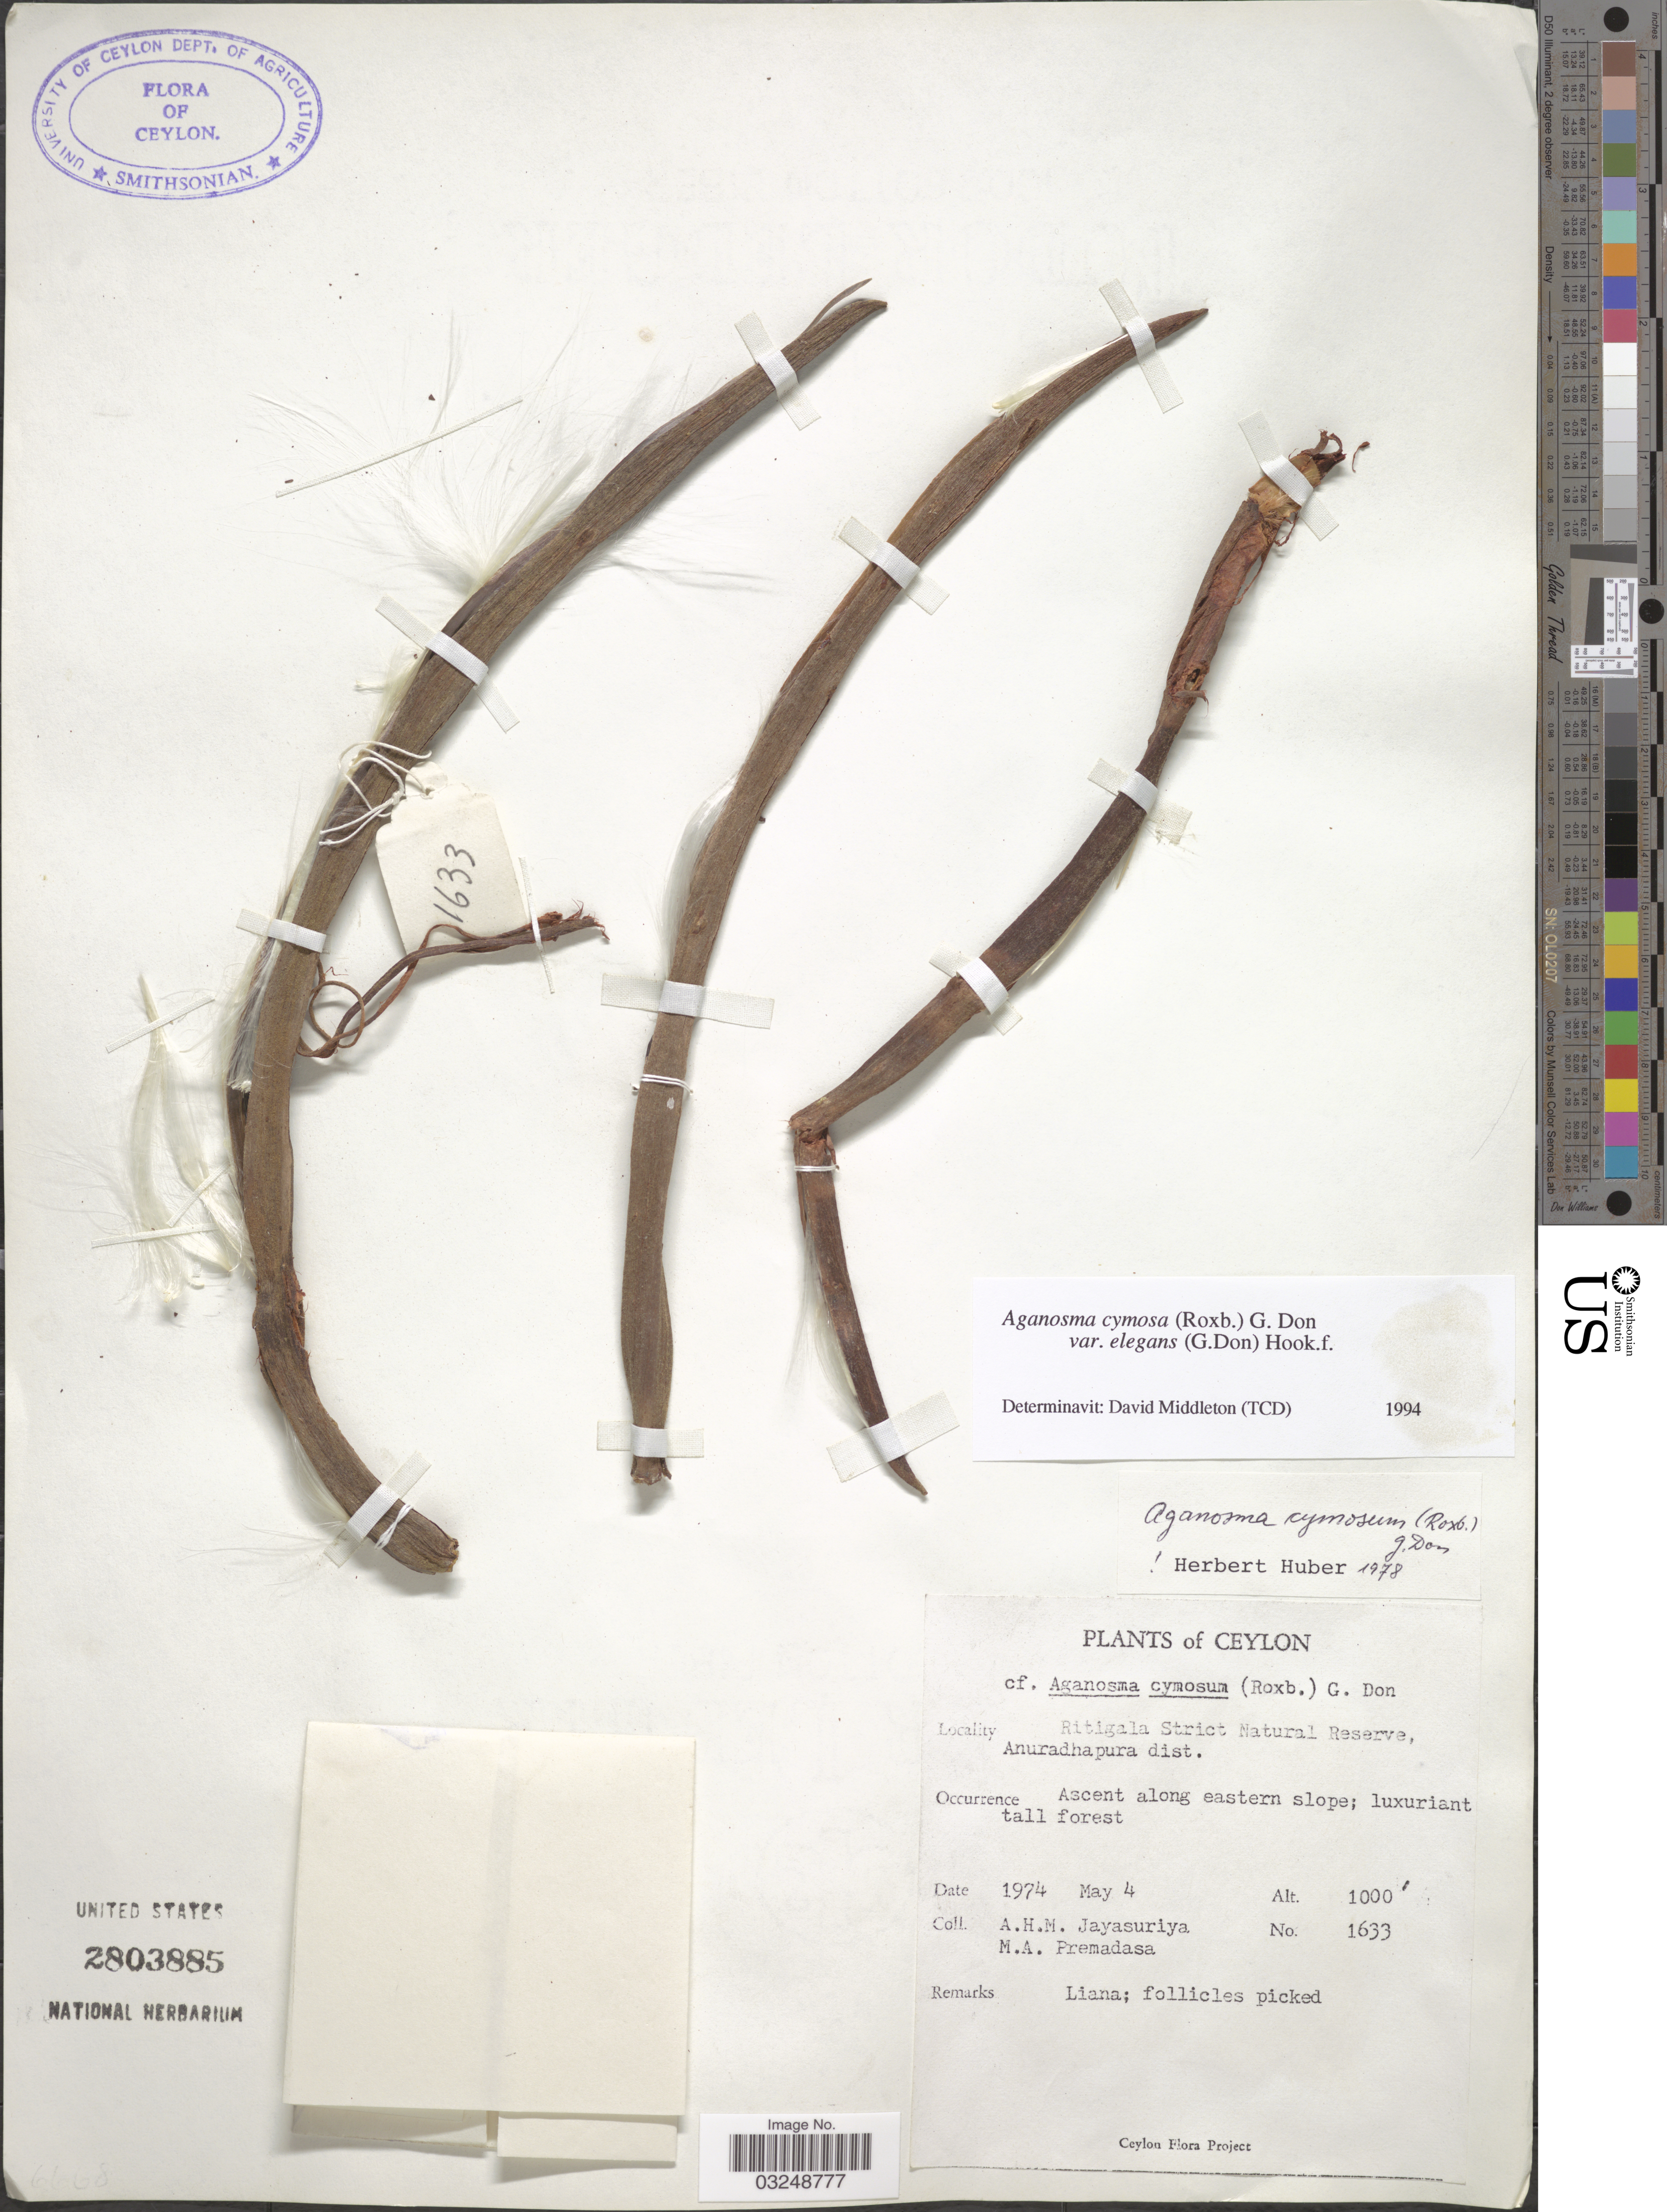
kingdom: Plantae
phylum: Tracheophyta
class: Magnoliopsida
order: Gentianales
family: Apocynaceae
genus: Aganosma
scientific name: Aganosma cymosa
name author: (Roxb.) G. Don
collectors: A. H. Jayasuriya & M. Premadasa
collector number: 1633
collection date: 1974-05-04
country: Sri Lanka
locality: Ceylon, Ritigala Strict Natural Reserve, Anuradhapura dist.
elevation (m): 305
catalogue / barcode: US 2803885